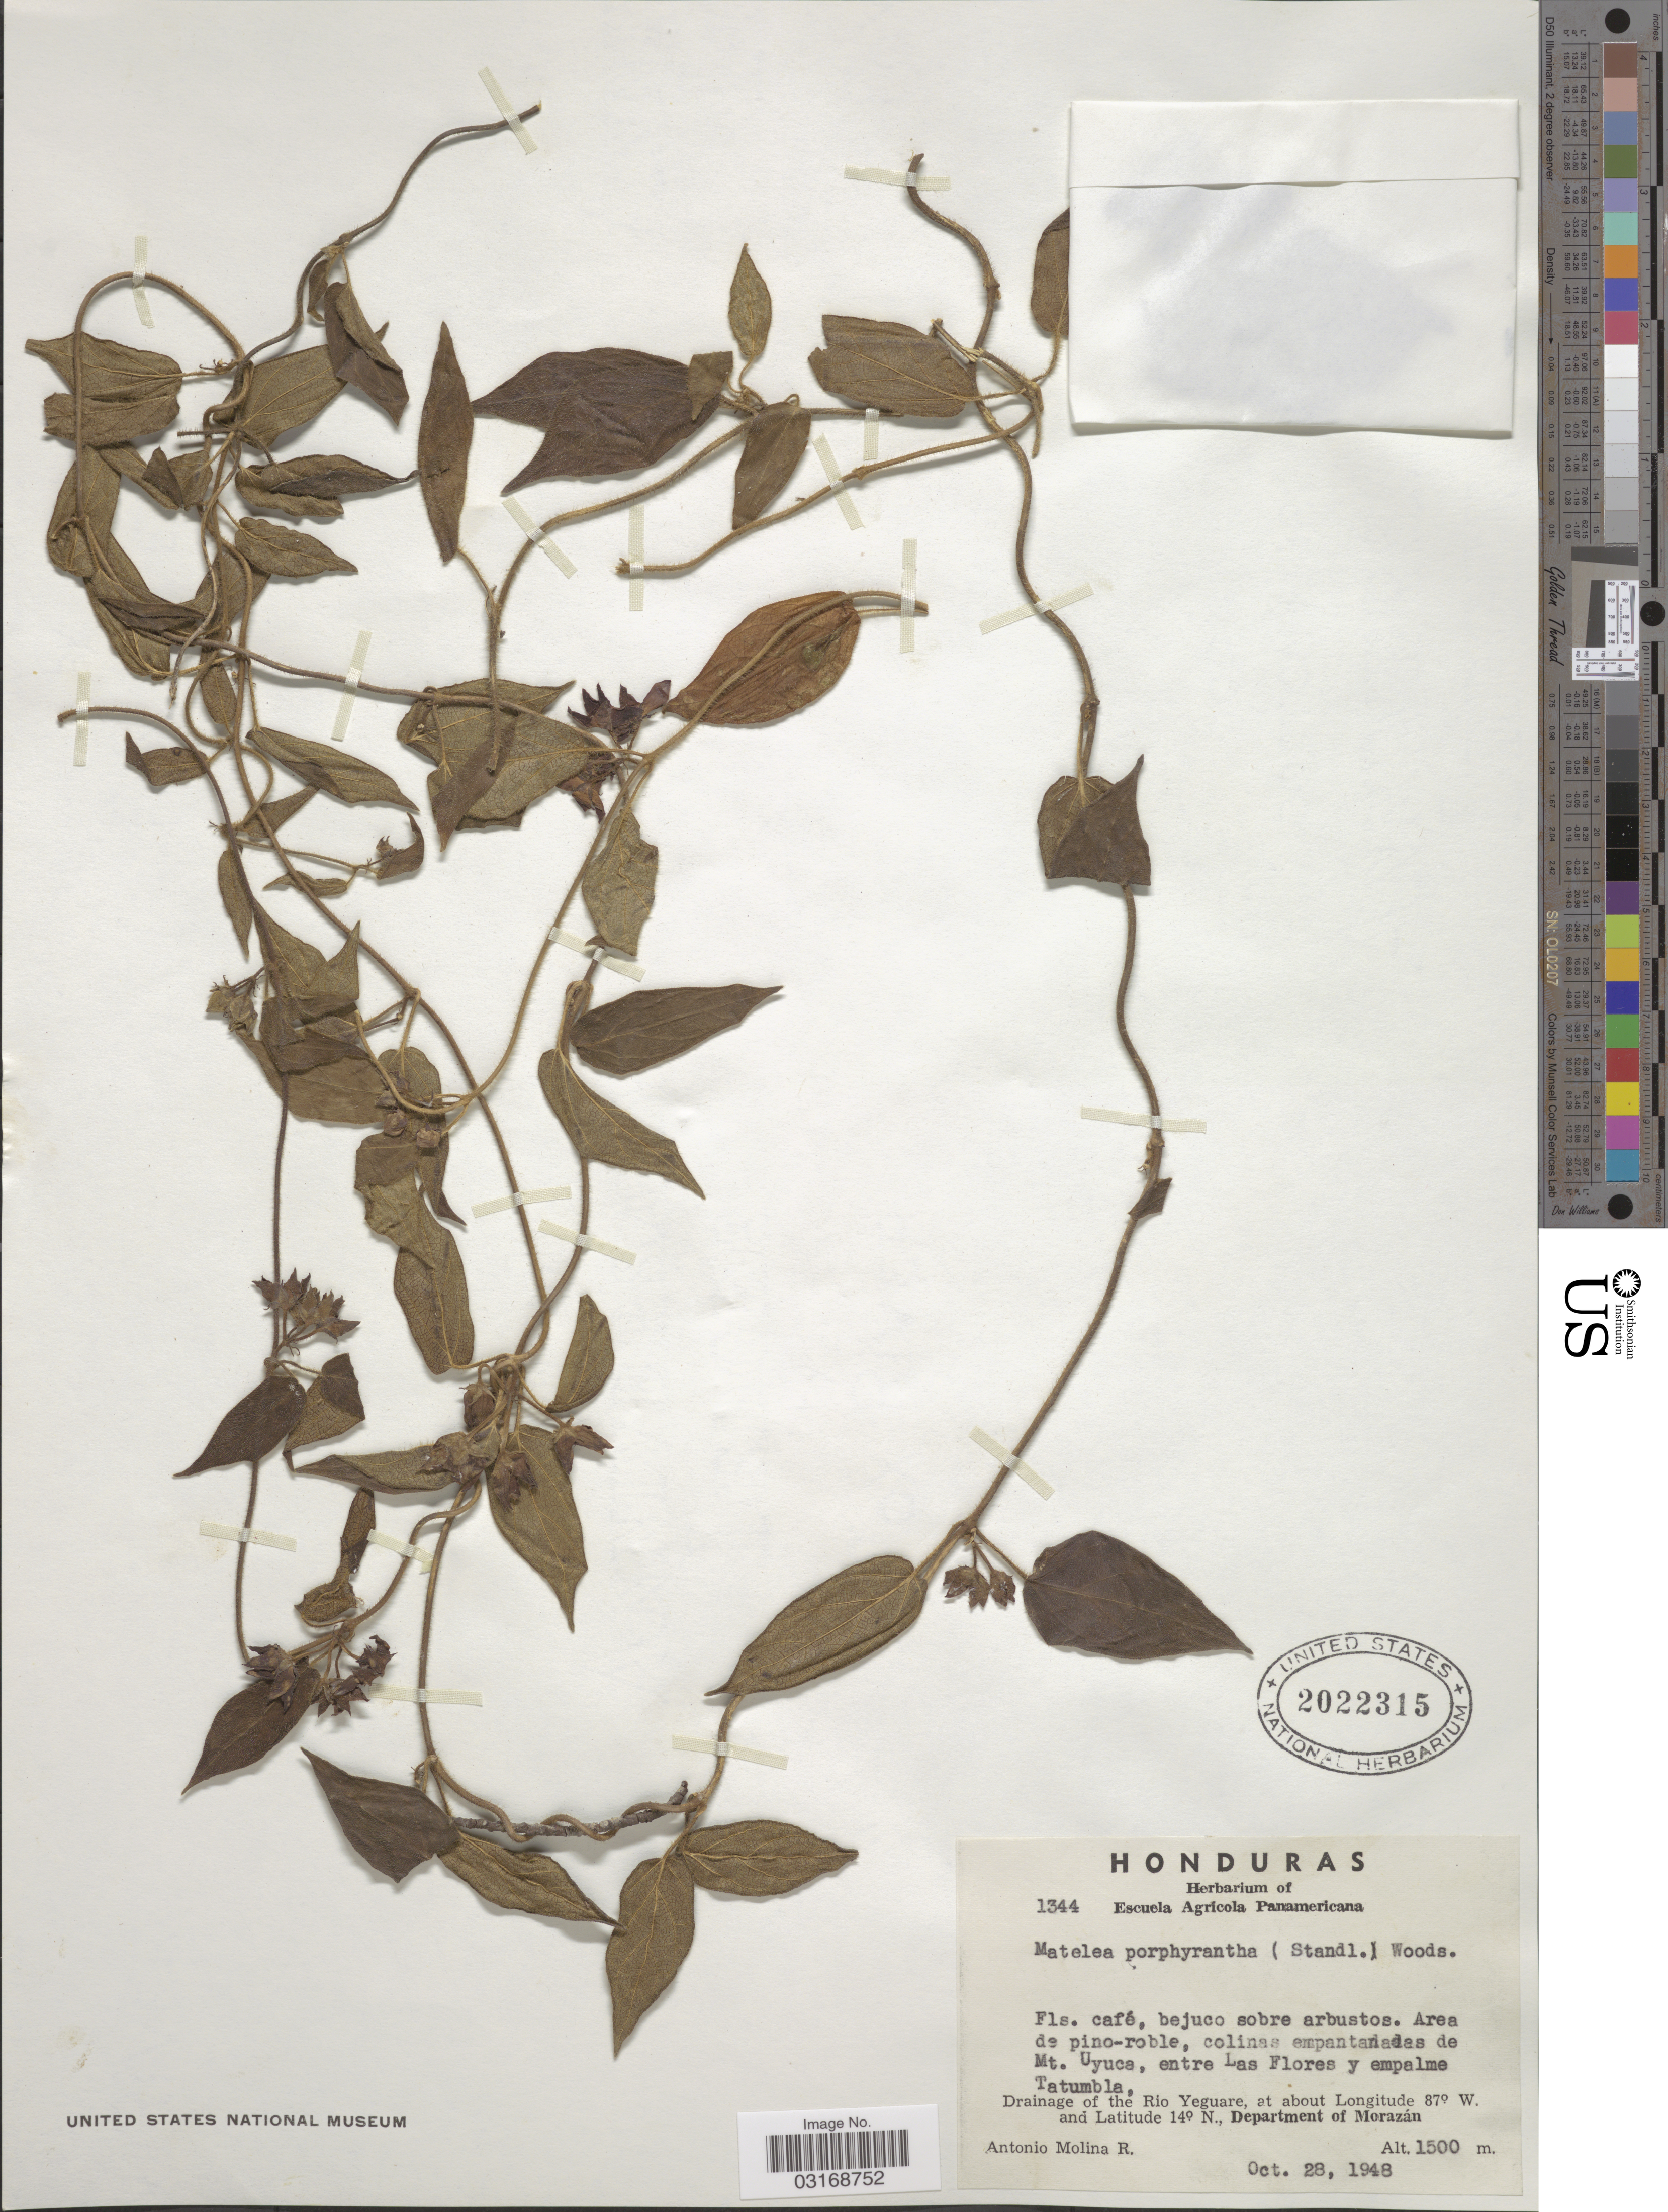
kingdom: Plantae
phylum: Tracheophyta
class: Magnoliopsida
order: Gentianales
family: Apocynaceae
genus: Matelea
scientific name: Matelea porphyrantha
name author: (Standl.) Woodson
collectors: A. Molina R.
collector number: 1344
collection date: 1948-10-28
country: Honduras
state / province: Fco. Morazán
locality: Colinas empantanades de Mt. Uyuca, entre Las Flores y empalme Tatumbla, drainage of the Rio Yeguare, Department of Morazán.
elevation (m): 1500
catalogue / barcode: US 2022315